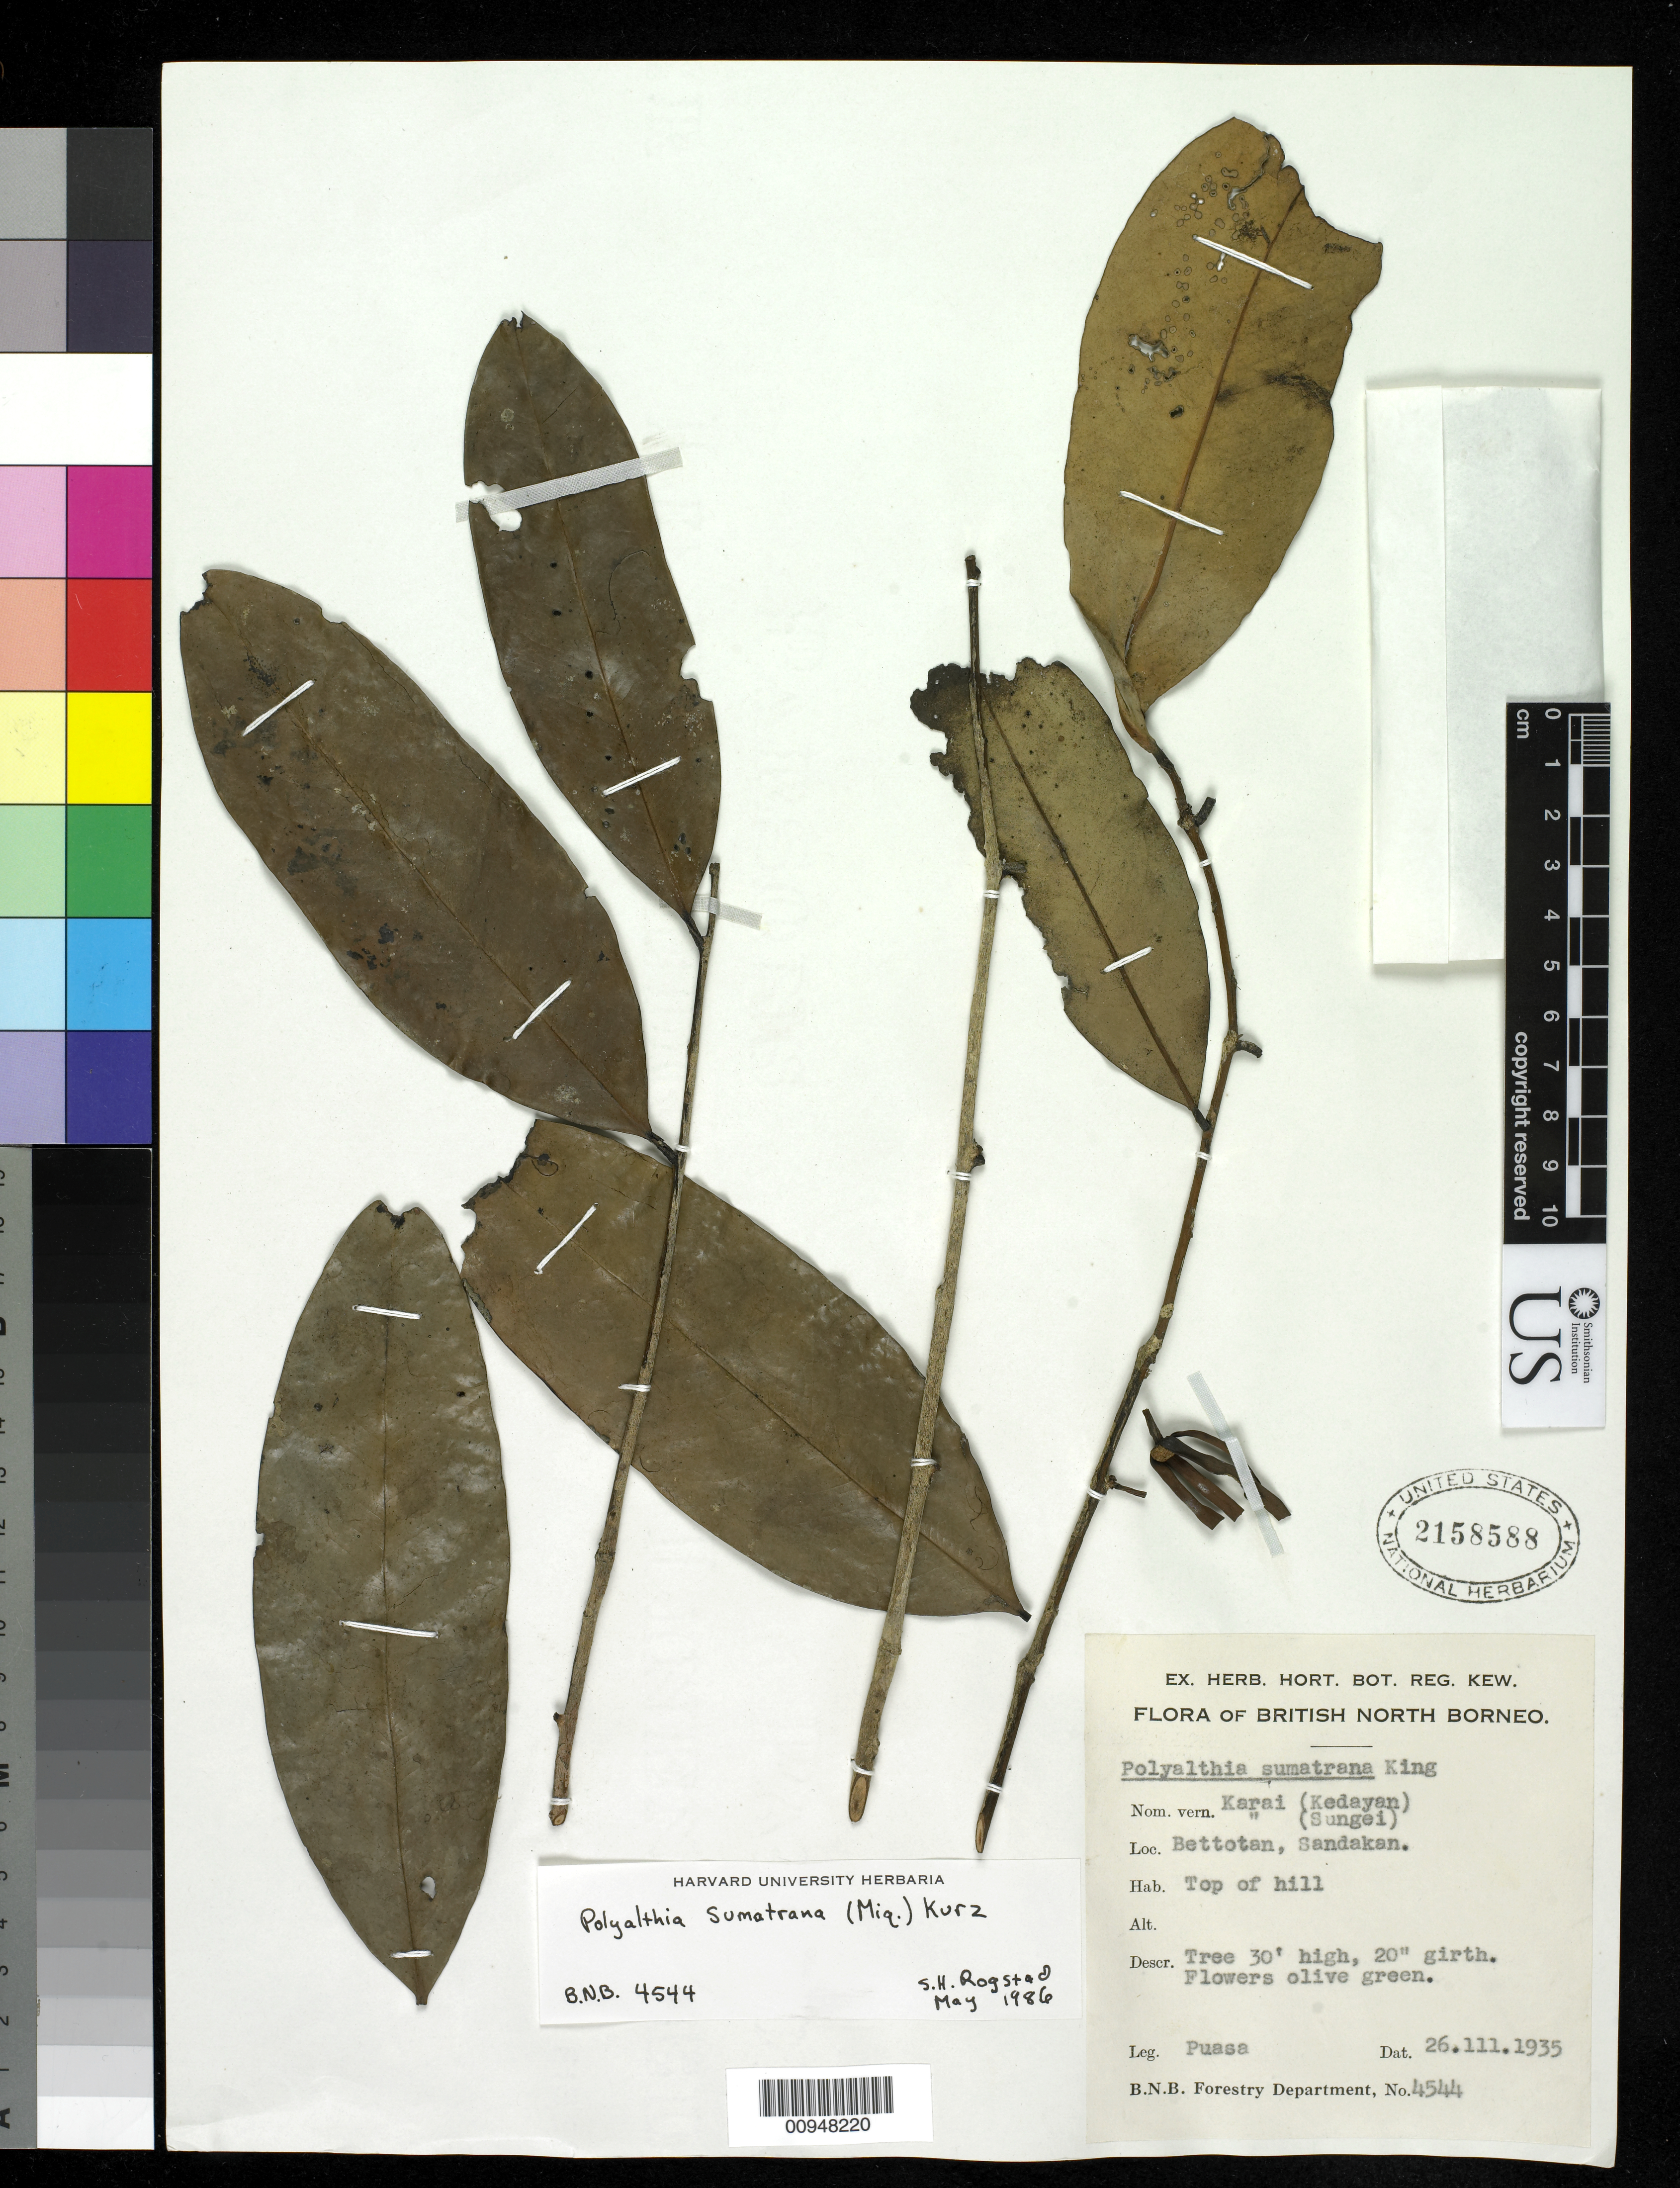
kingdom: Plantae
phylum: Tracheophyta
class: Magnoliopsida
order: Magnoliales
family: Annonaceae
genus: Polyalthia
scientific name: Polyalthia sumatrana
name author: (Miq.) Kurz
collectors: M. Puasa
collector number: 4544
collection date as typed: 26 Nov 1935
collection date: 1935-11-26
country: Malaysia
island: Borneo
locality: Bettotan, Sandakan.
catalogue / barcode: US 2158588